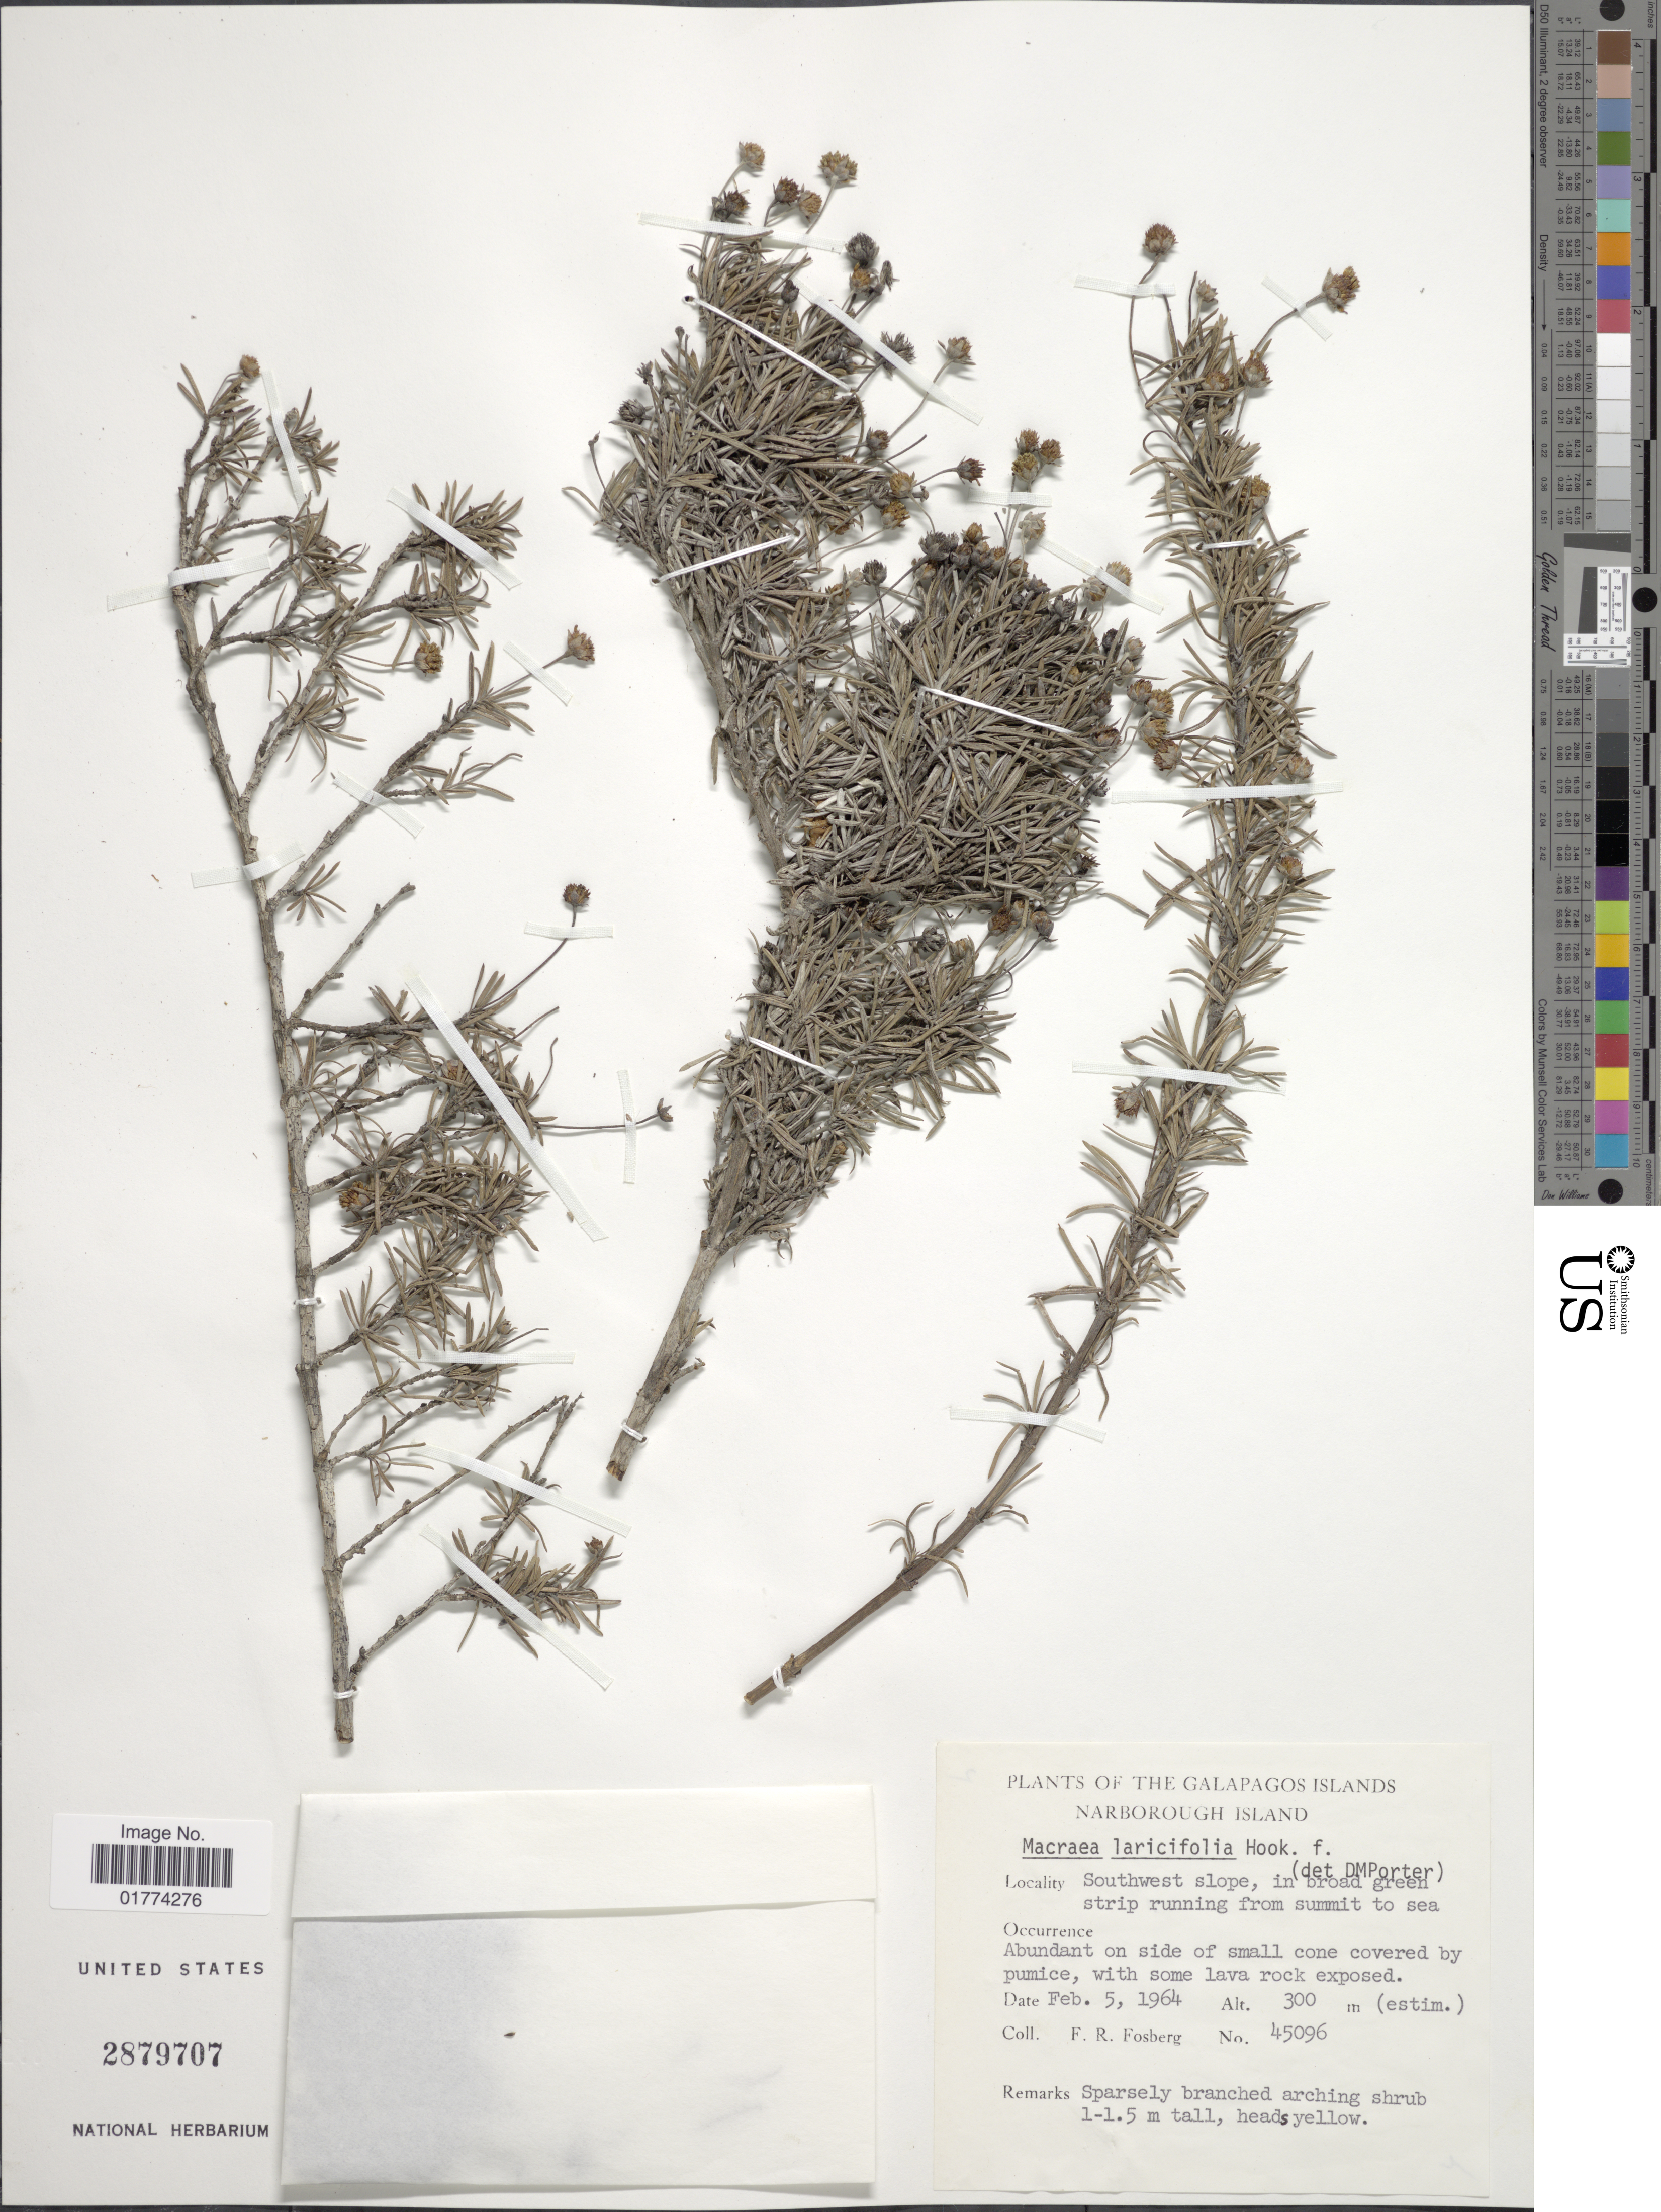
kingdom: Plantae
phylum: Tracheophyta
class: Magnoliopsida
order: Asterales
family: Asteraceae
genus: Macraea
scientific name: Macraea laricifolia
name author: Hook. f.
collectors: F. R. Fosberg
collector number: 45096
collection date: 1964-02-05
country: Ecuador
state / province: Colón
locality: Galapasgos Islands. Narborough island, Southwest slope, in broad green strip running from summit to sea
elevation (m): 300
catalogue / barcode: US 2879707